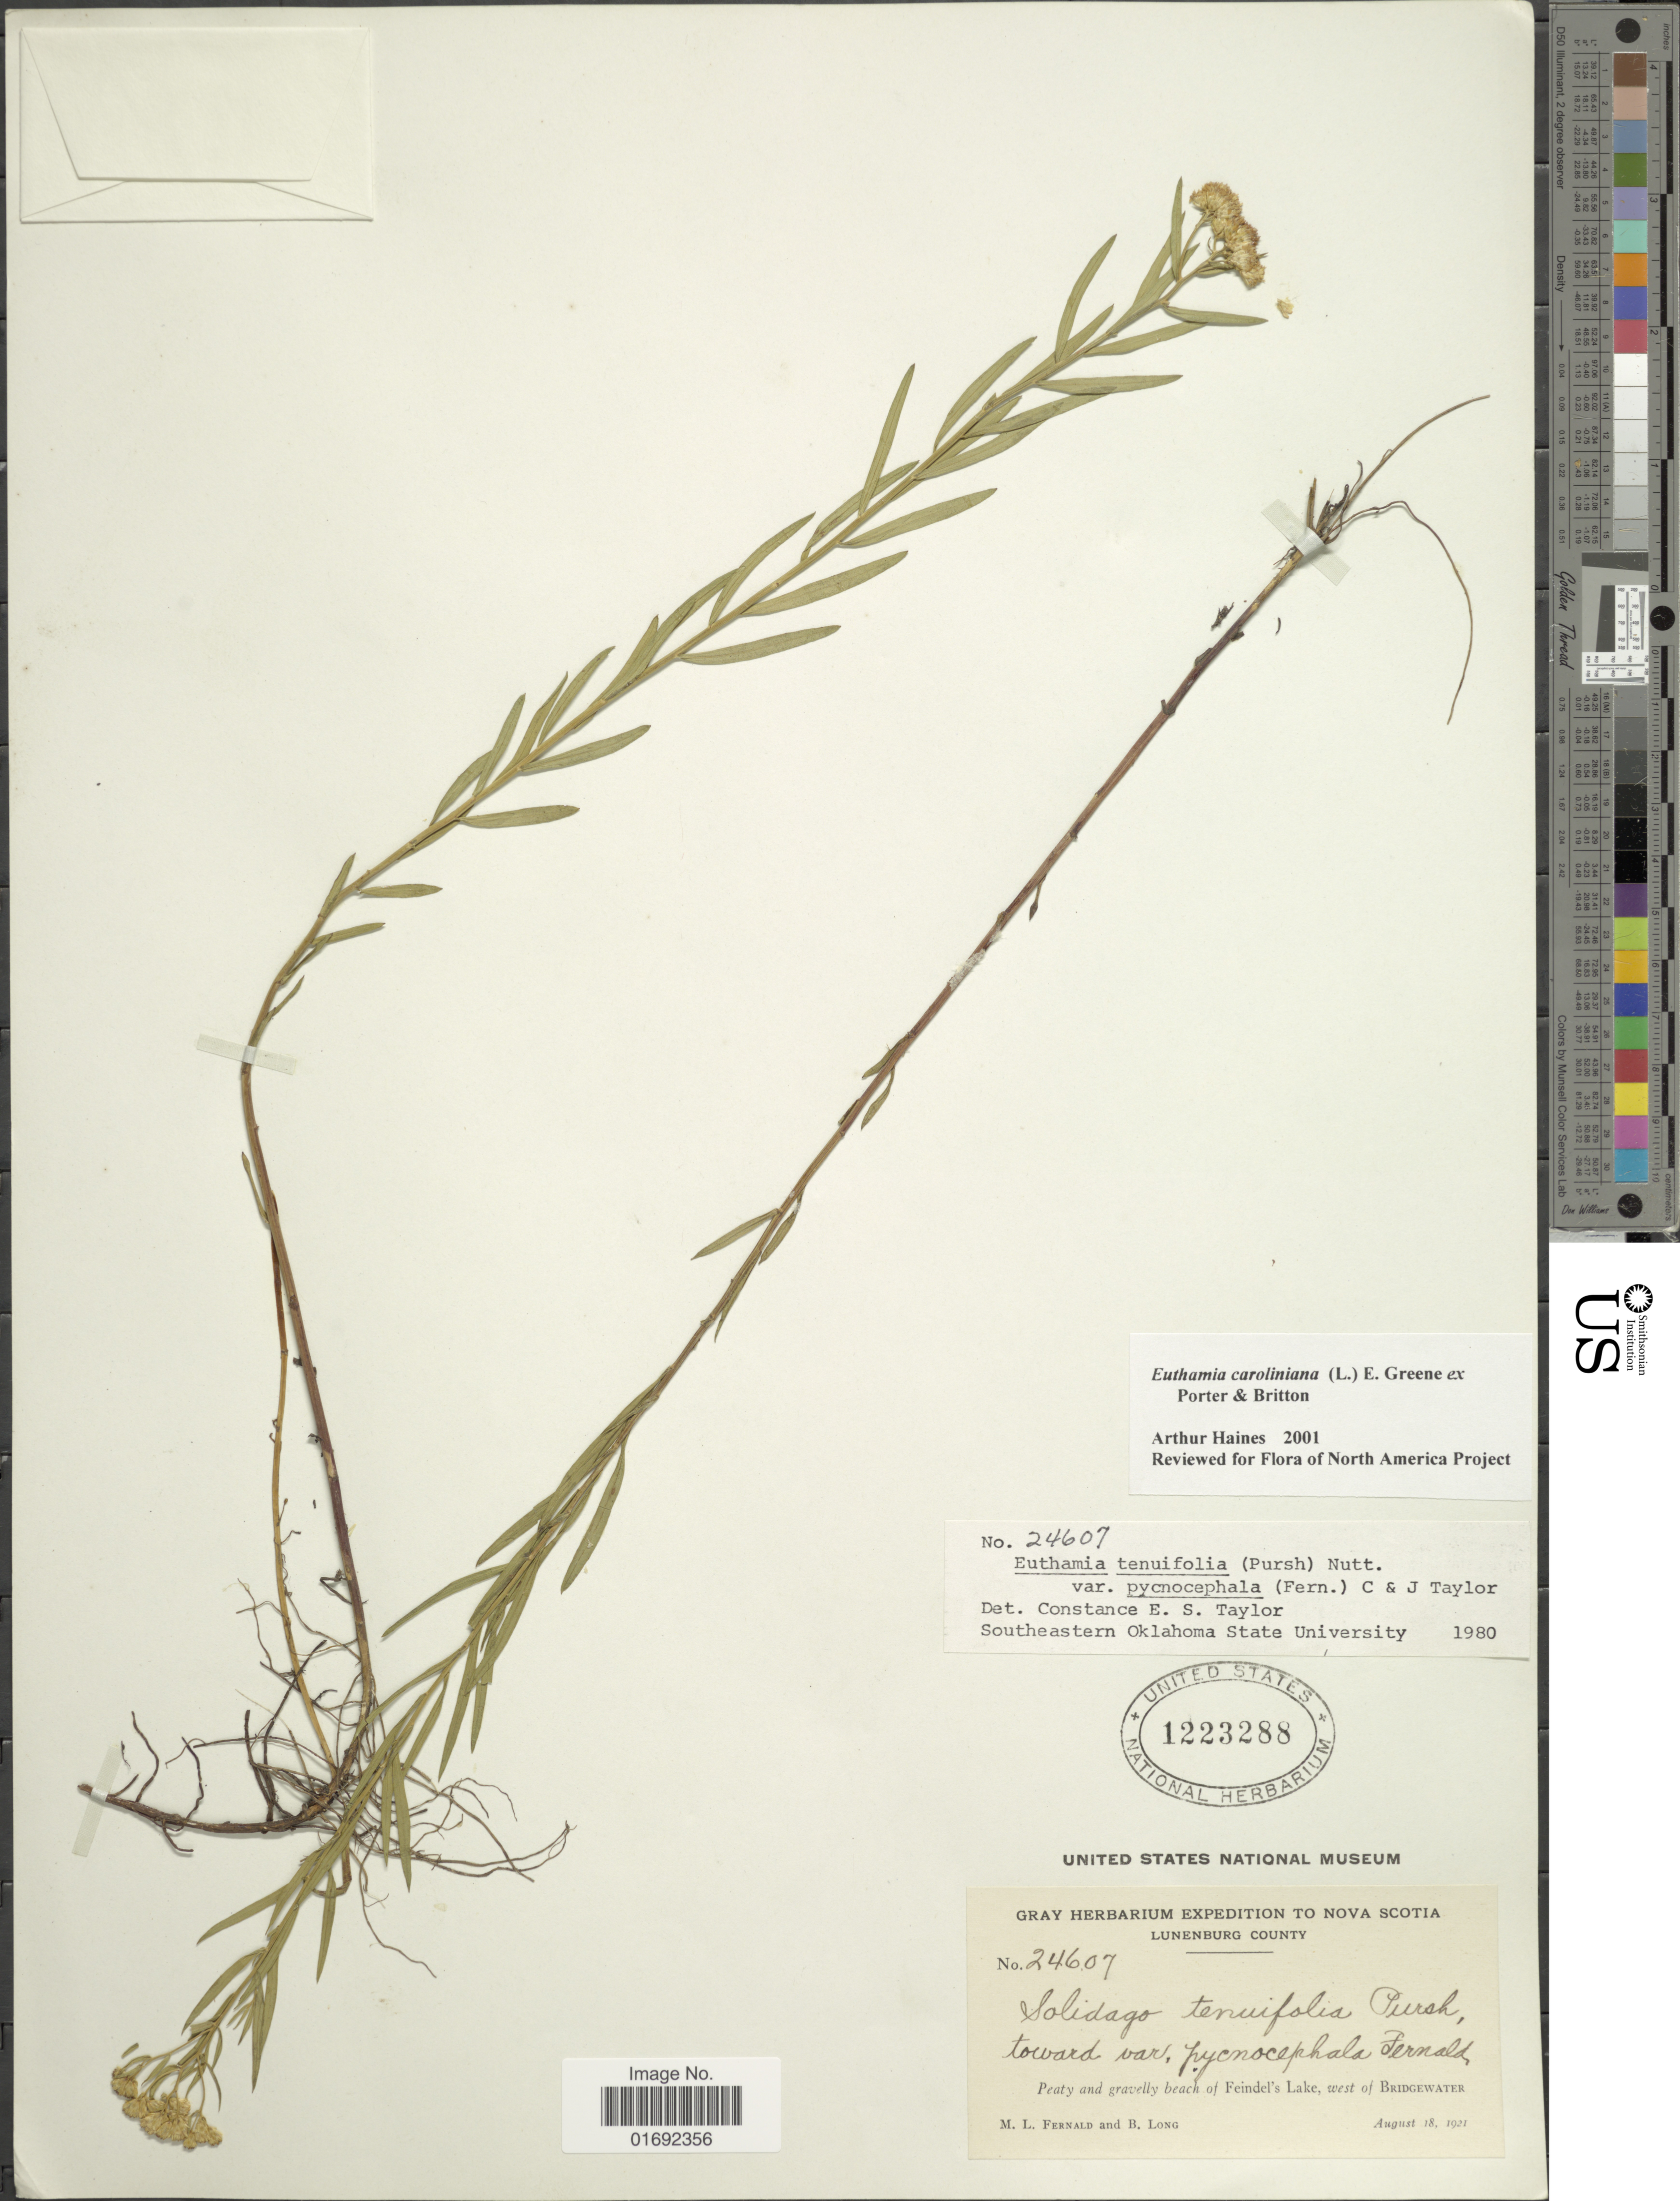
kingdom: Plantae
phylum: Tracheophyta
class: Magnoliopsida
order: Asterales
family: Asteraceae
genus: Euthamia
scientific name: Euthamia galetorum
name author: S.W. Greene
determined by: Urbatsch, Lowell E., Curator (LSU), Louisiana State University (UNITED STATES)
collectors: M. L. Fernald & B. Long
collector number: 24607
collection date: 1921-08-18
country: Canada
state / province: Nova Scotia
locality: Lunenburg County, Feindel's Lake, west of Bridgewater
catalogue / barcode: US 1223288